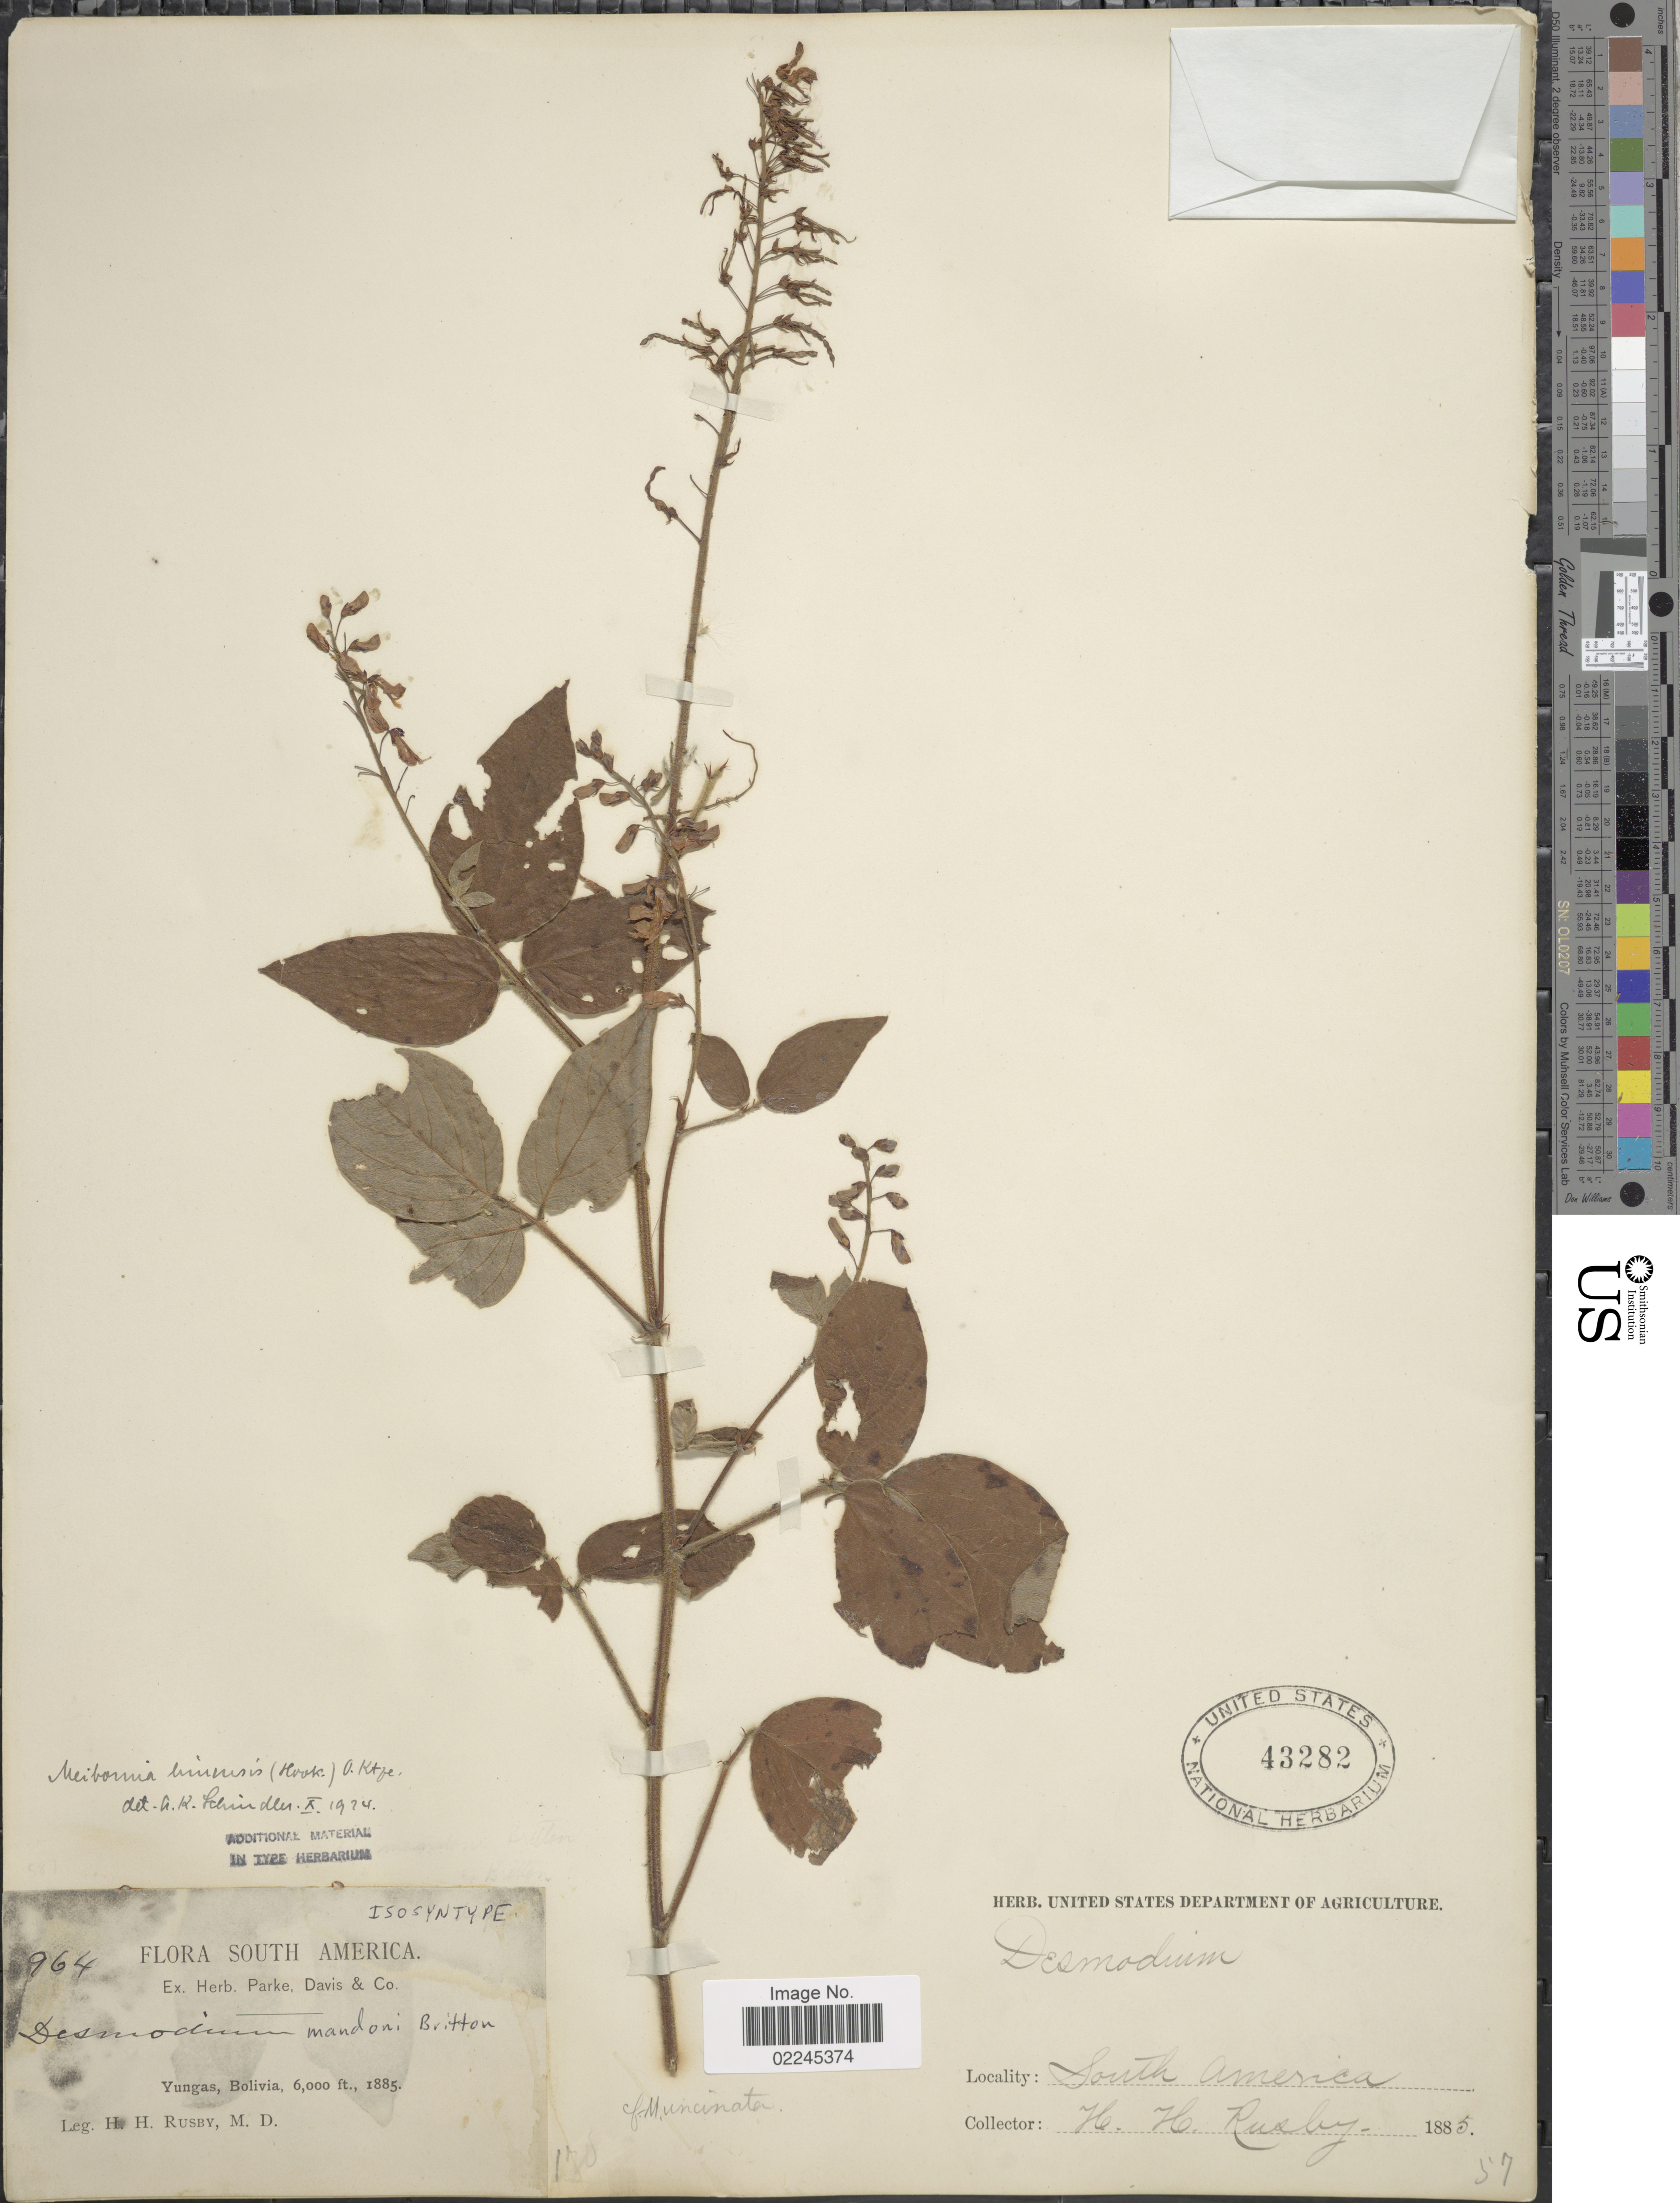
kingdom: Plantae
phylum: Tracheophyta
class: Magnoliopsida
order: Fabales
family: Fabaceae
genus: Desmodium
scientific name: Desmodium limense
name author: Hook.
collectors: H. H. Rusby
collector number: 964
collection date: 1885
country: Bolivia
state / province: La Paz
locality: Yungas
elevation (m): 1829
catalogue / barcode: US 43282